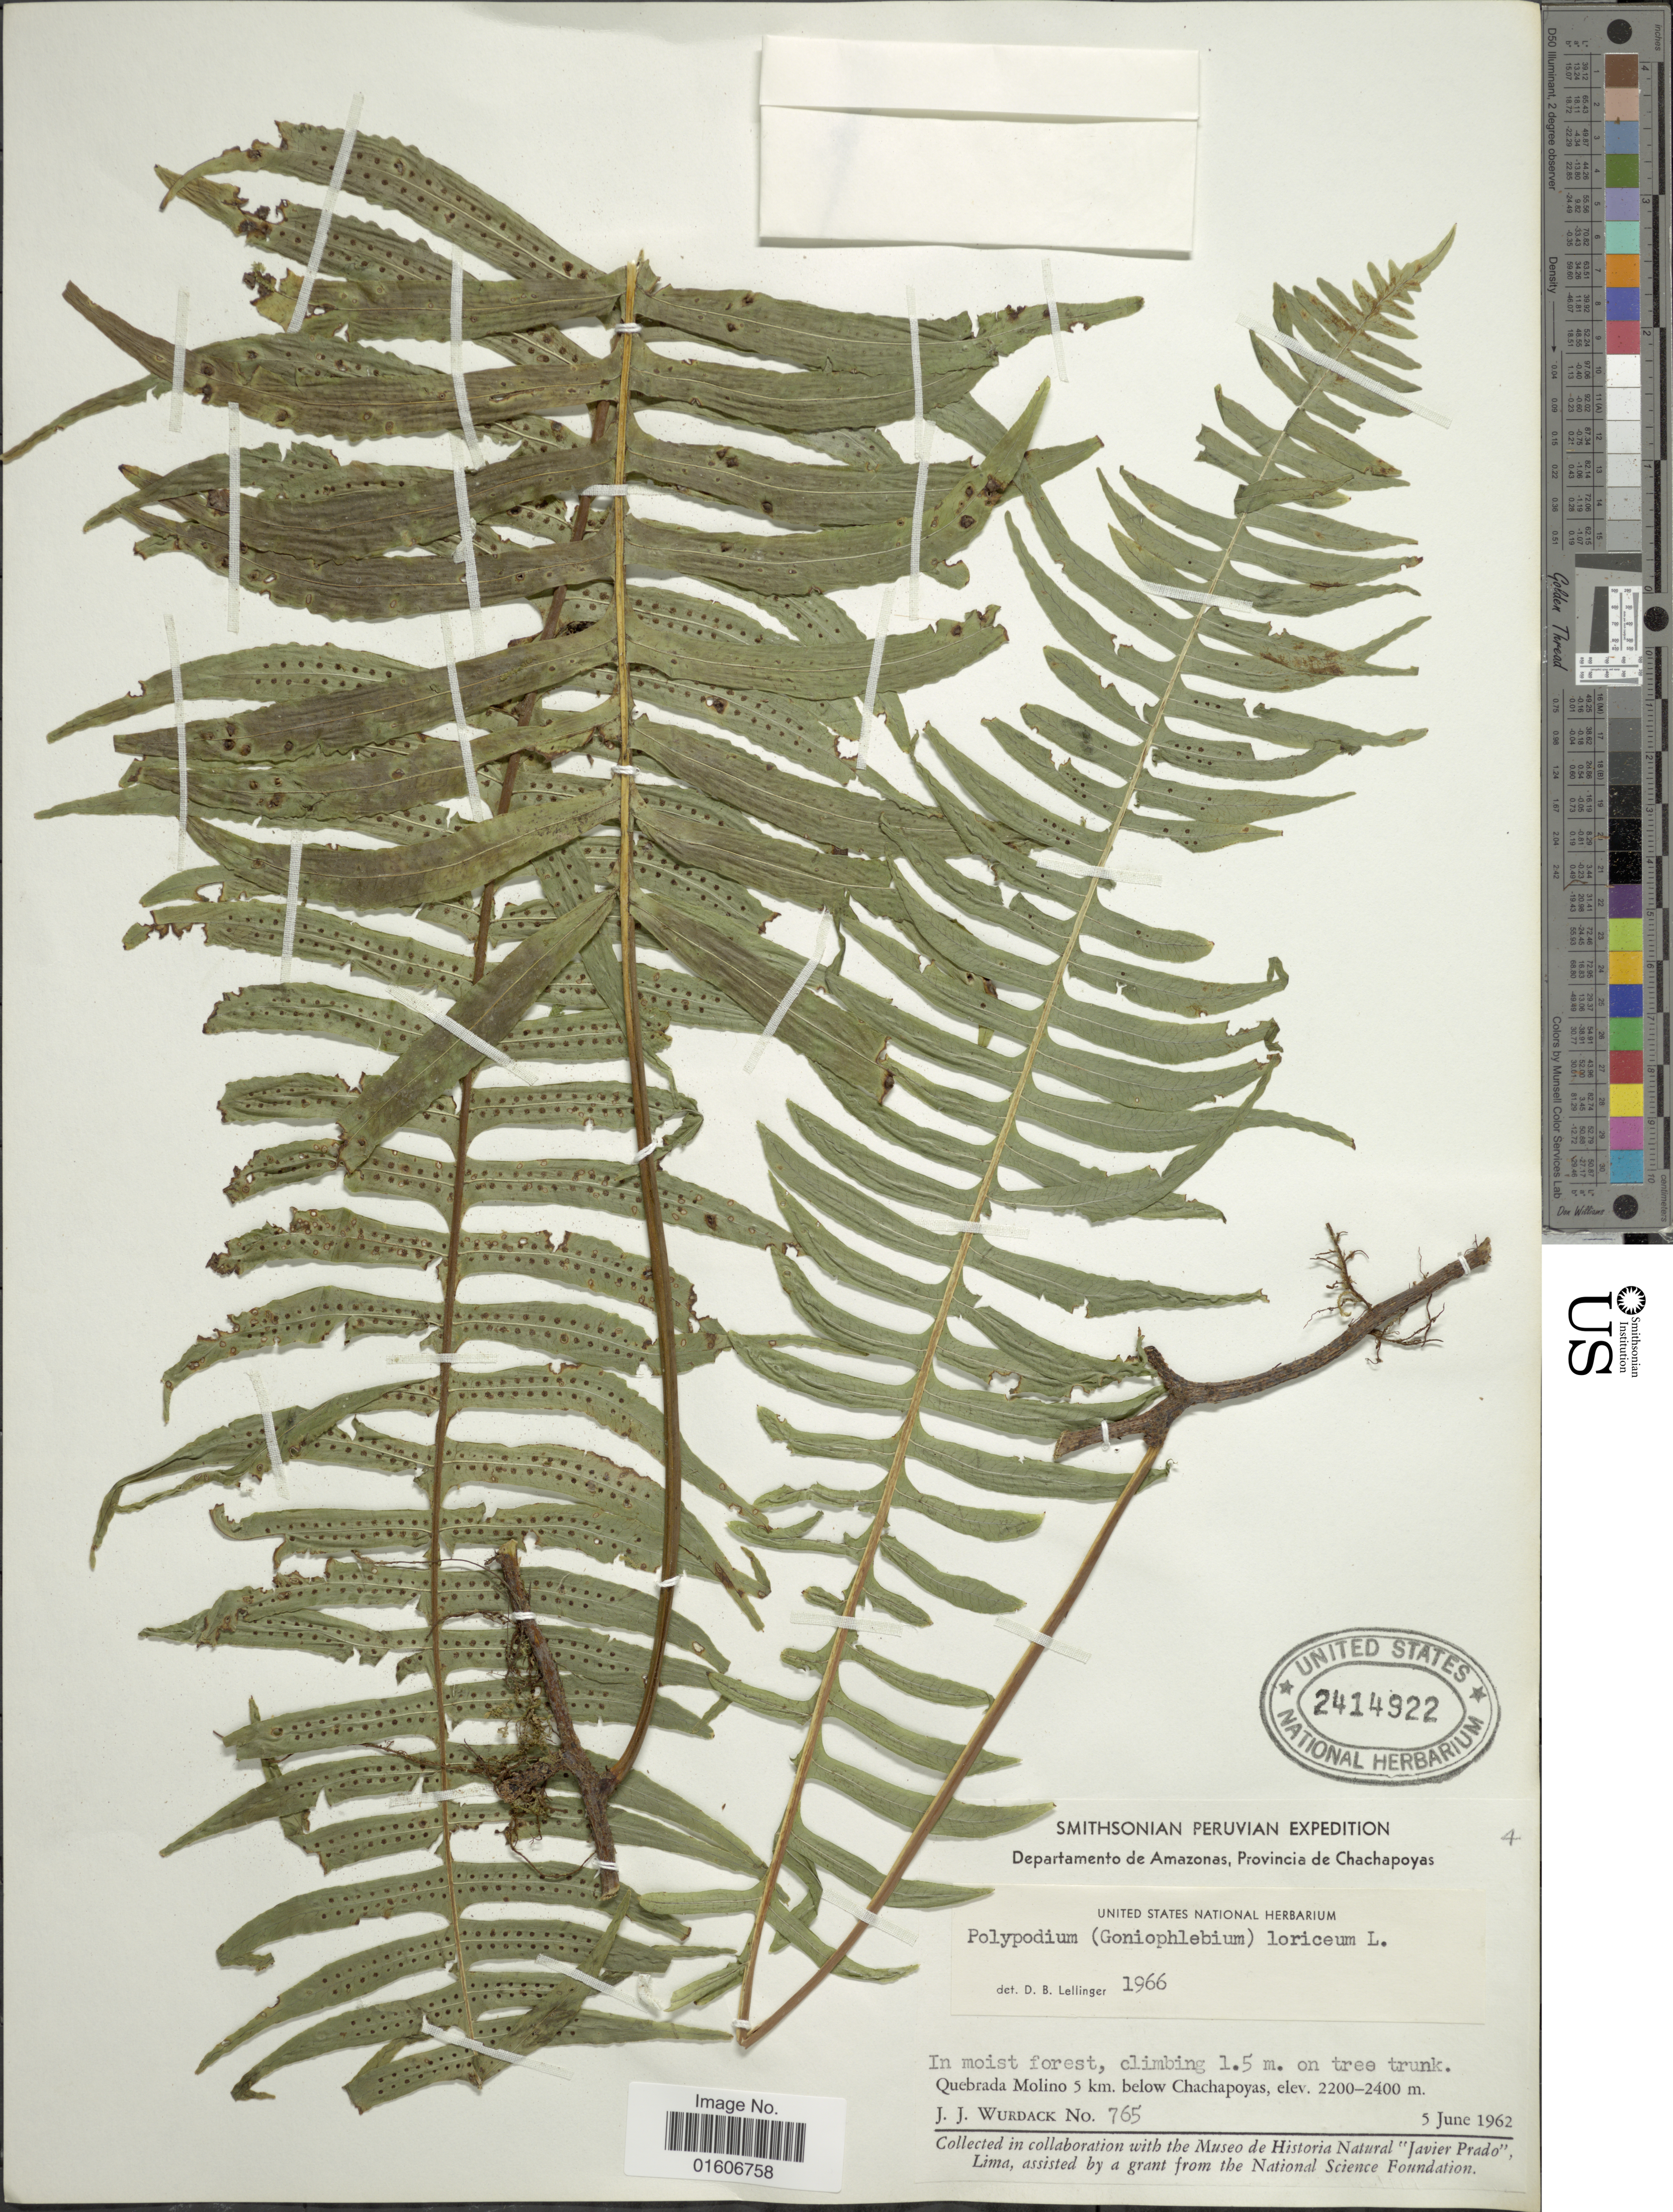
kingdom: Plantae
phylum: Tracheophyta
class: Polypodiopsida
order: Polypodiales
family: Polypodiaceae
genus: Serpocaulon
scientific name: Serpocaulon loriceum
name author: (L.) A.R. Sm.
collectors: J. J. Wurdack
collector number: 765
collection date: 1962-06-05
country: Peru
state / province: Amazonas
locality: Departamento de Amazonas, Provincia de Chachapoyas, Quebrada Molino 5 km. below Chachapoyas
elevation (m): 2200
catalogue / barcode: US 2414922